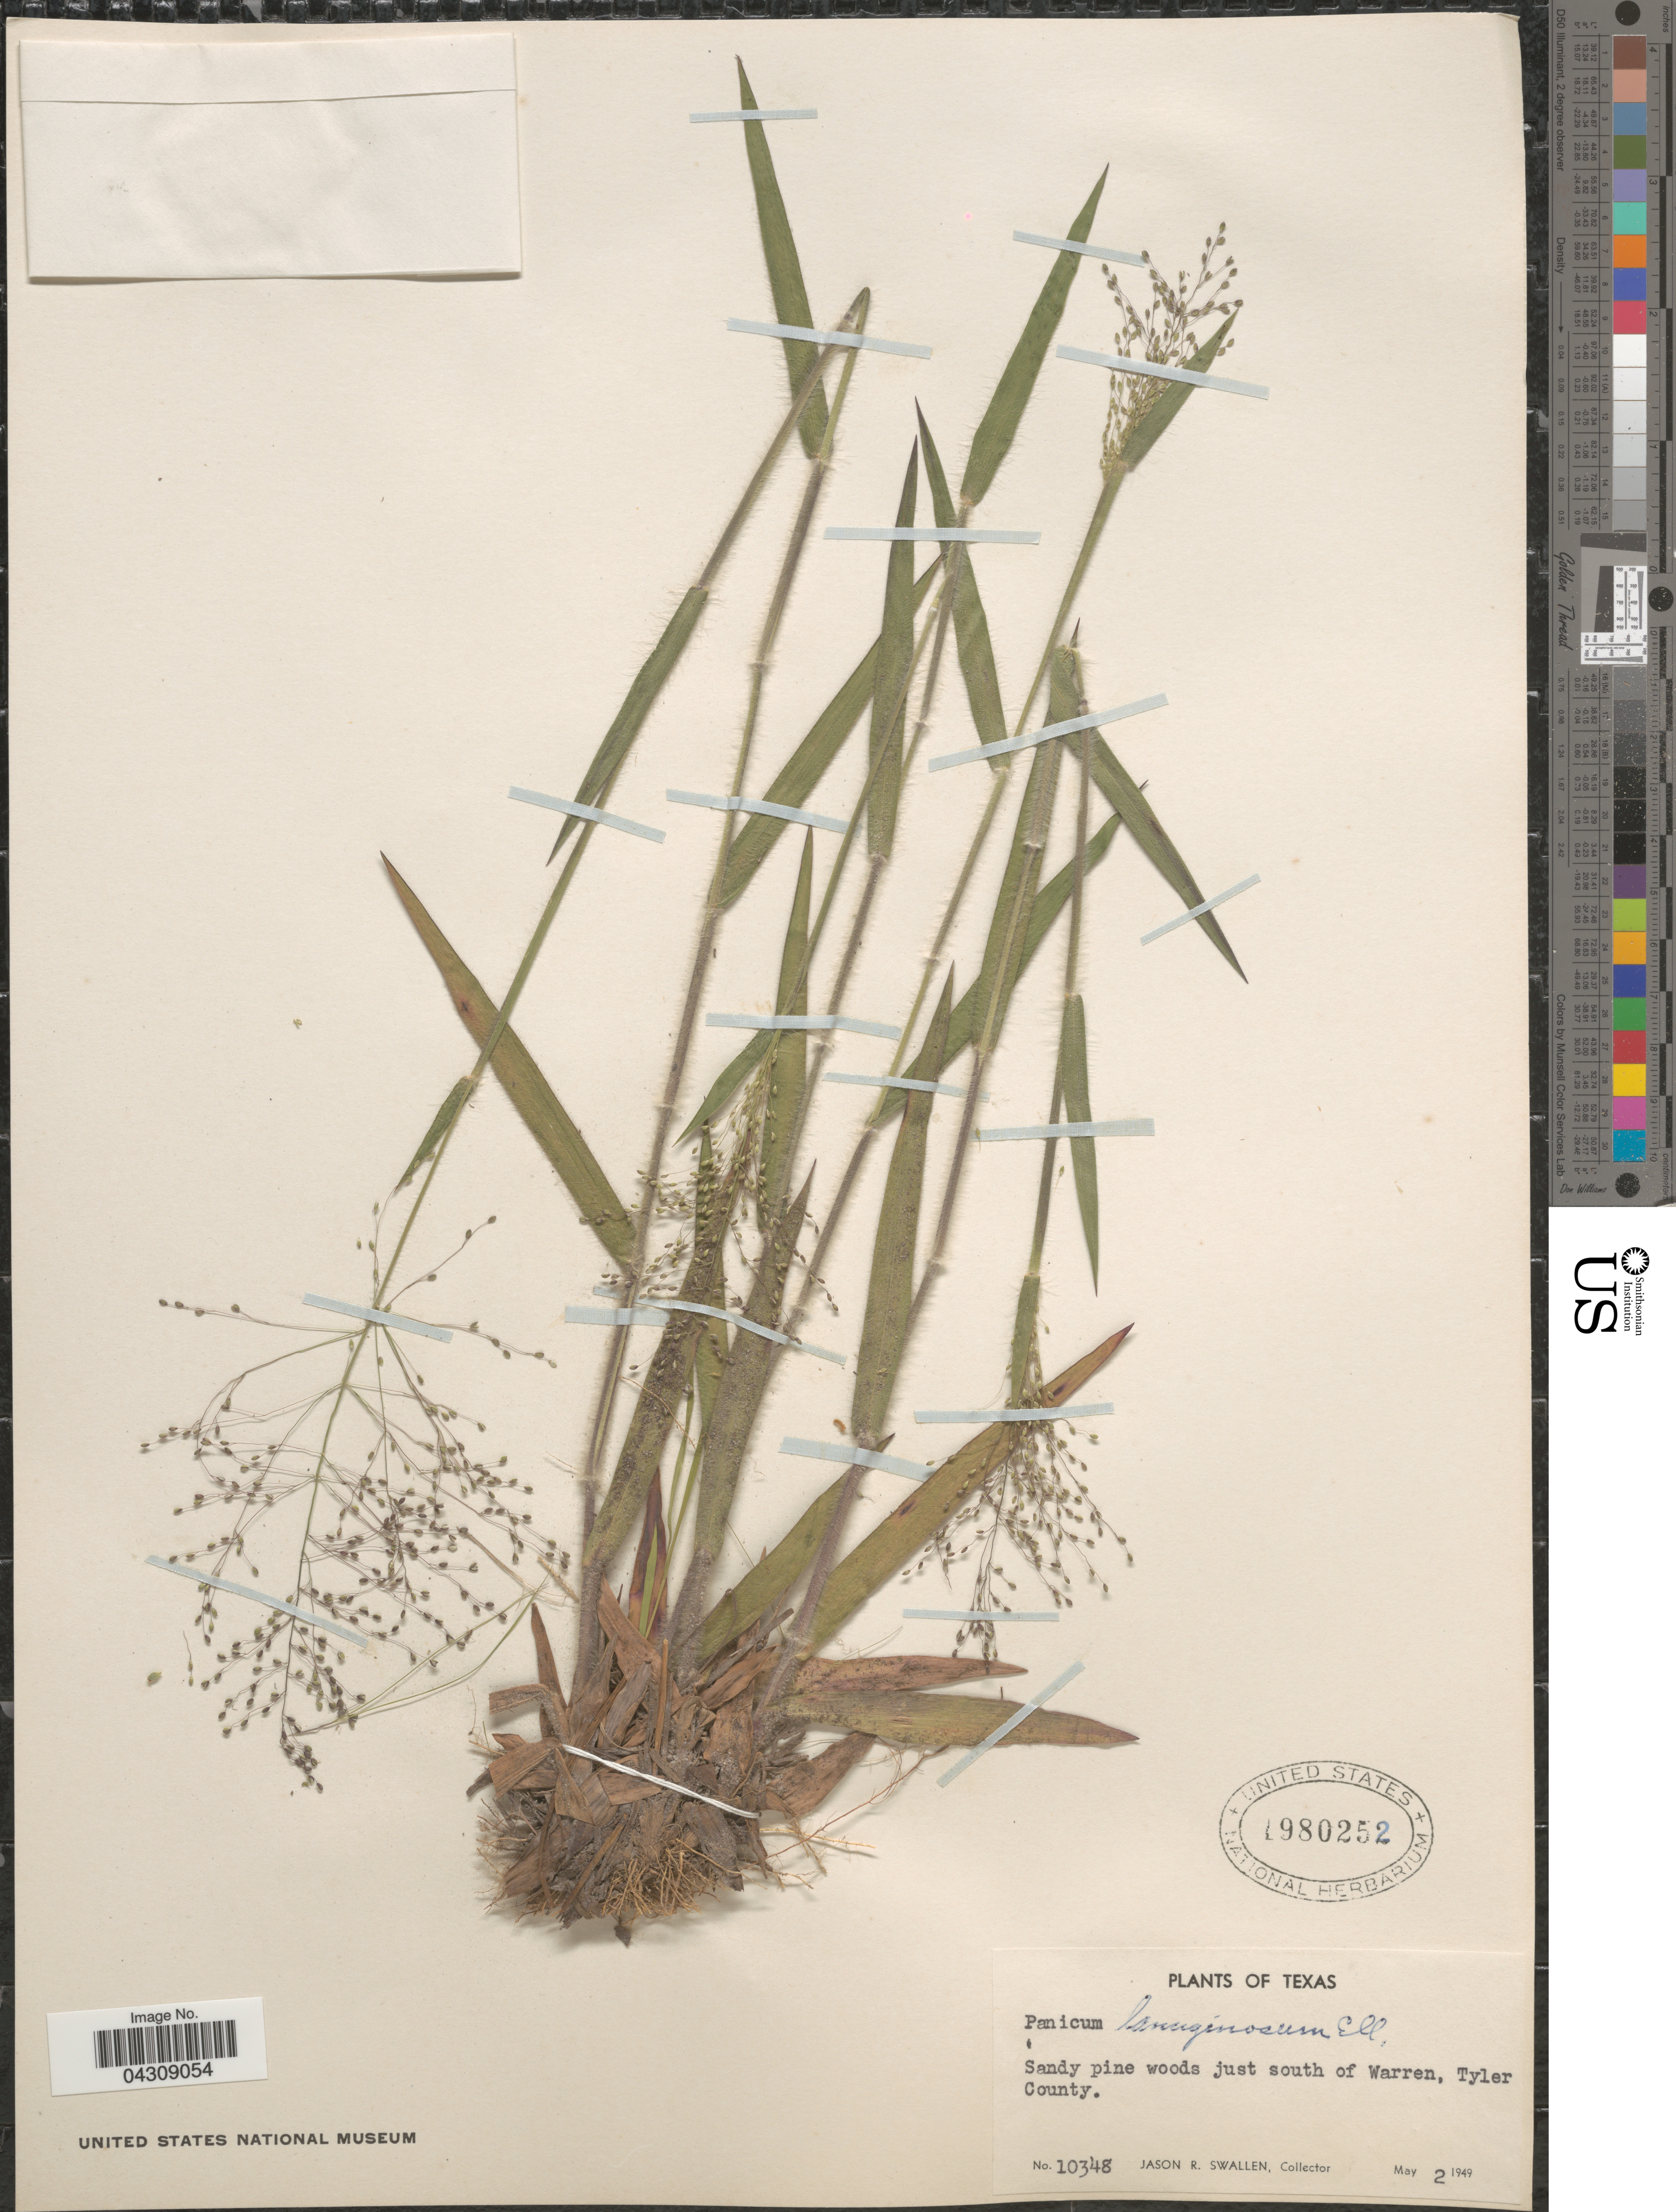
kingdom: Plantae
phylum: Tracheophyta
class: Liliopsida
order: Poales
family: Poaceae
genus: Dichanthelium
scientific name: Dichanthelium acuminatum var. acuminatum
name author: (Sw.) Gould & C.A. Clark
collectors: J. R. Swallen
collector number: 10348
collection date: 1949-05-02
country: United States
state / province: Texas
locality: Sandy pine woods just south of Warren, Tyler County.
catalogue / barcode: US 1980252